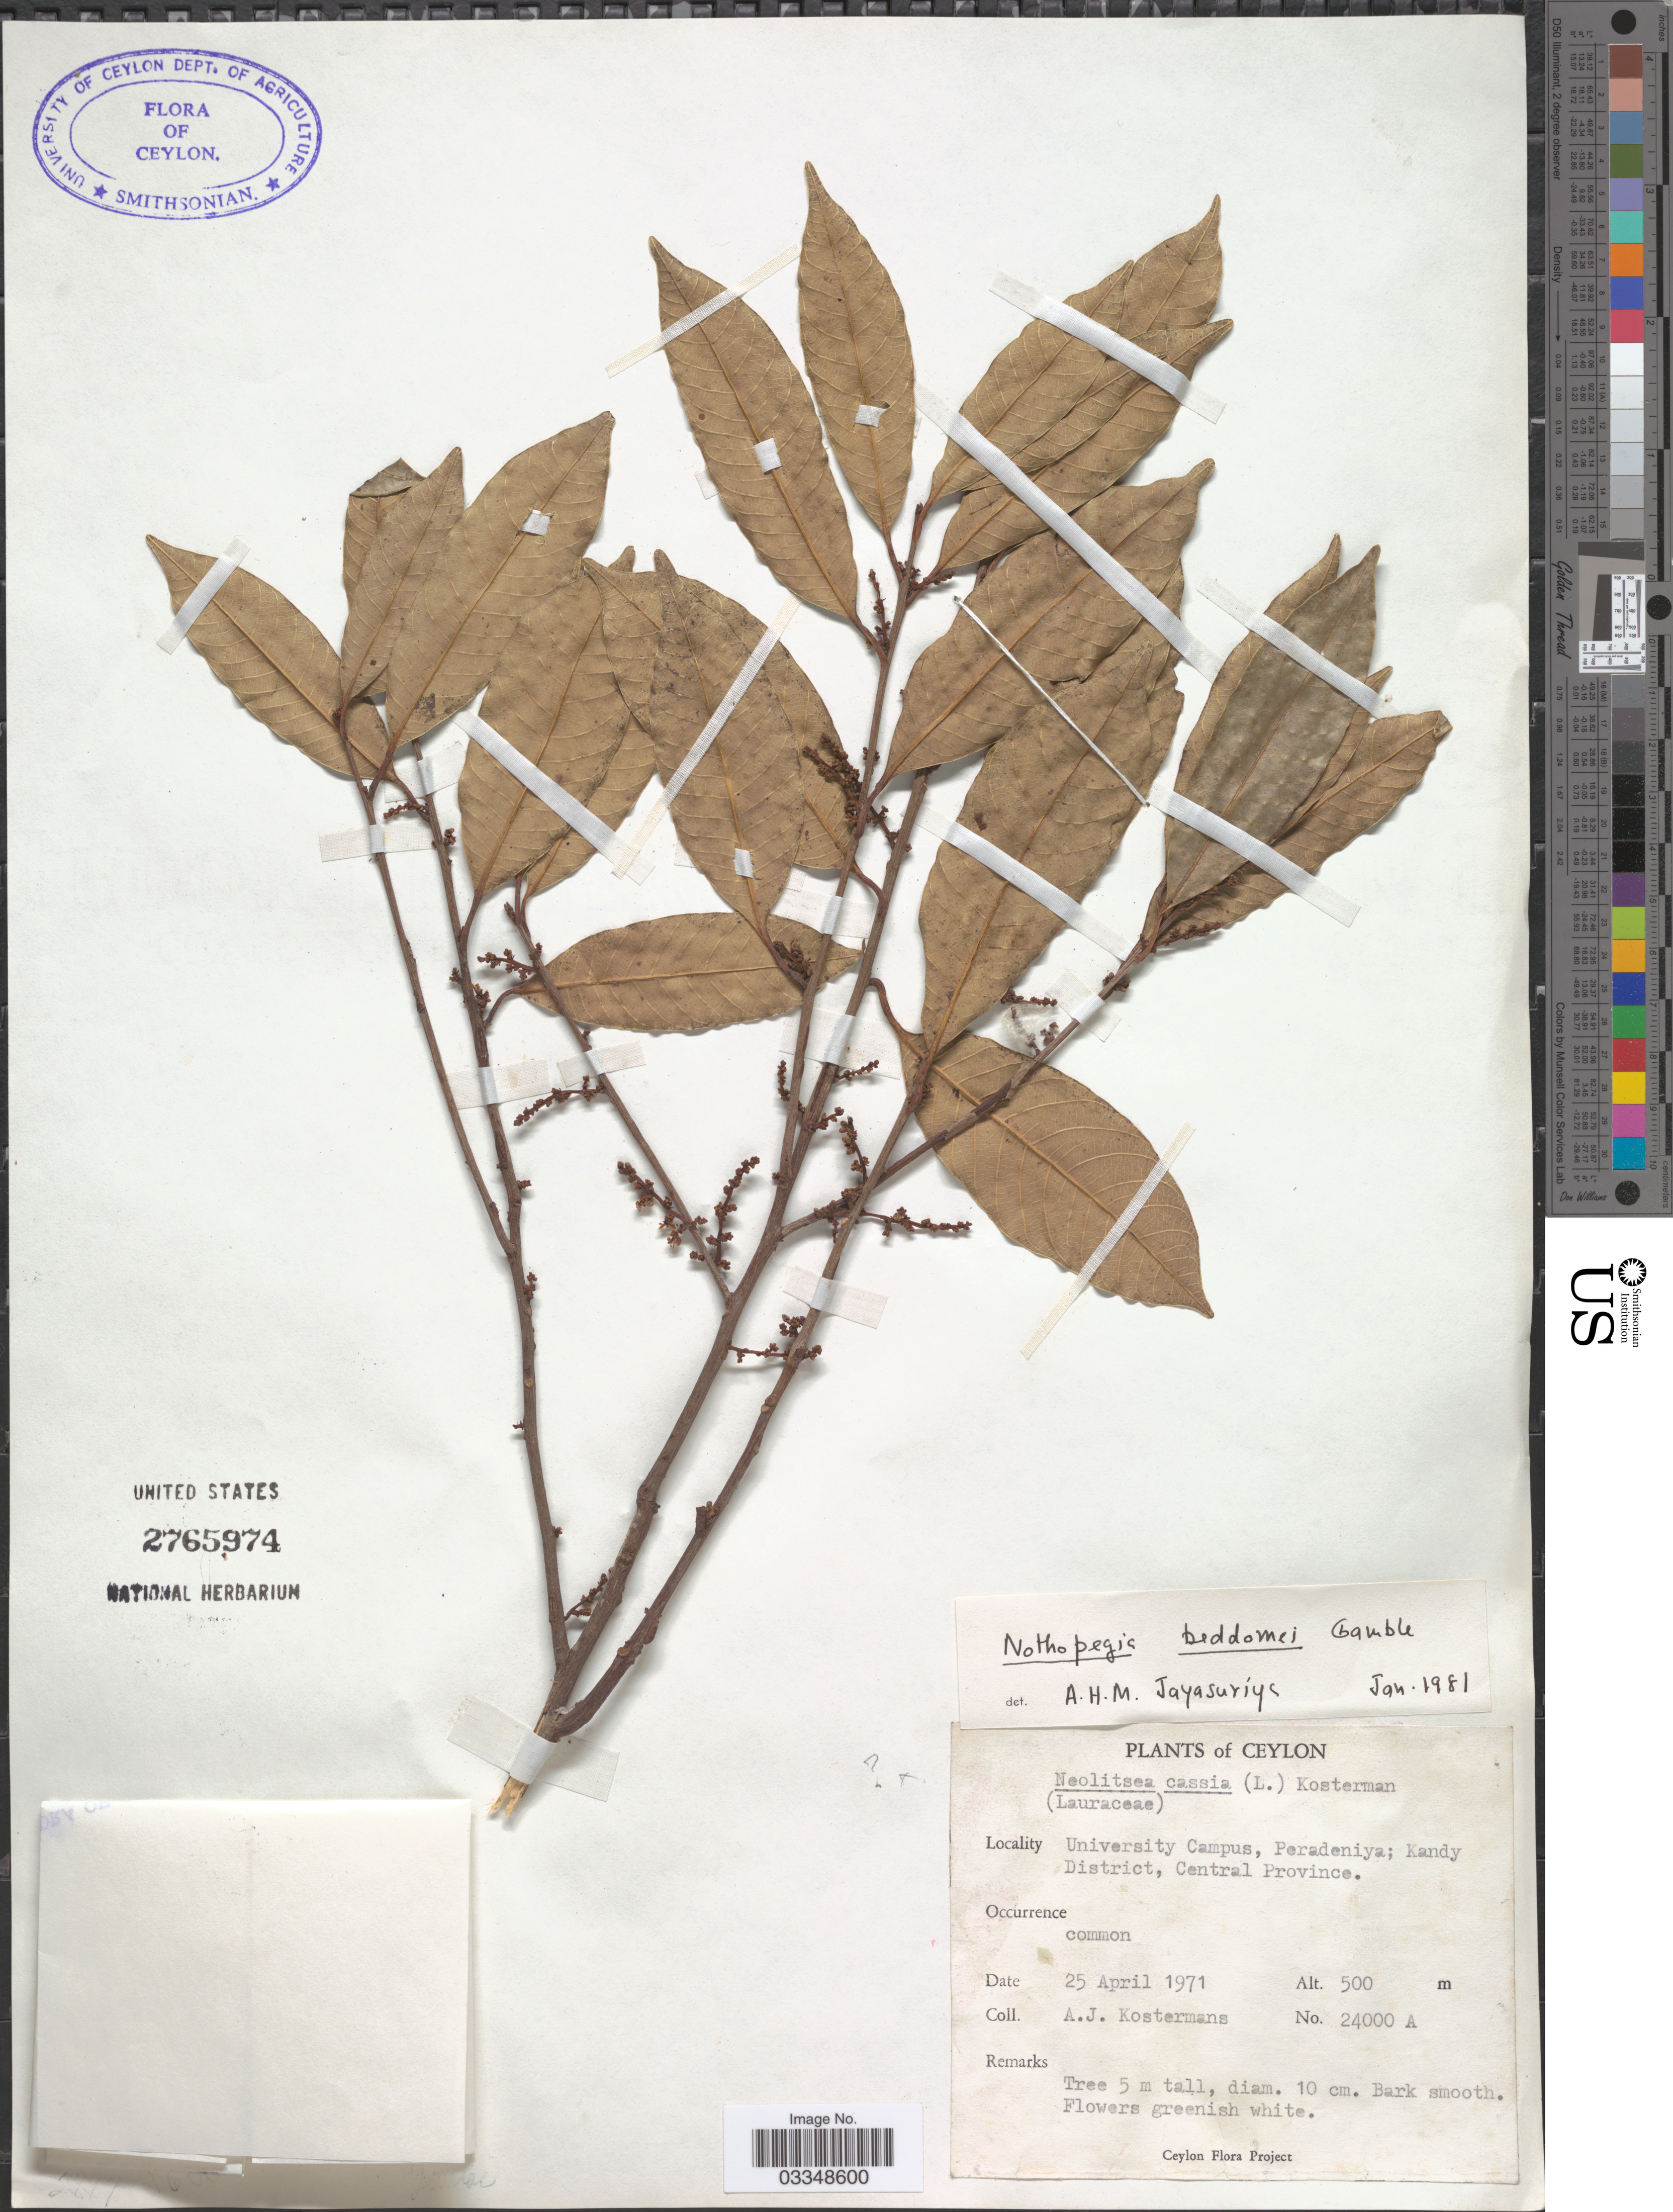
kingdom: Plantae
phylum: Tracheophyta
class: Magnoliopsida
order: Sapindales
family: Anacardiaceae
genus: Nothopegia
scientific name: Nothopegia beddomei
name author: Gamble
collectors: A. J. G. Kostermans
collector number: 24000 A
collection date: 1971-04-25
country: Sri Lanka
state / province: Central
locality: Ceylon. University Campus, Peradeniya; Kandy District.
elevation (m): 500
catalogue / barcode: US 2765974